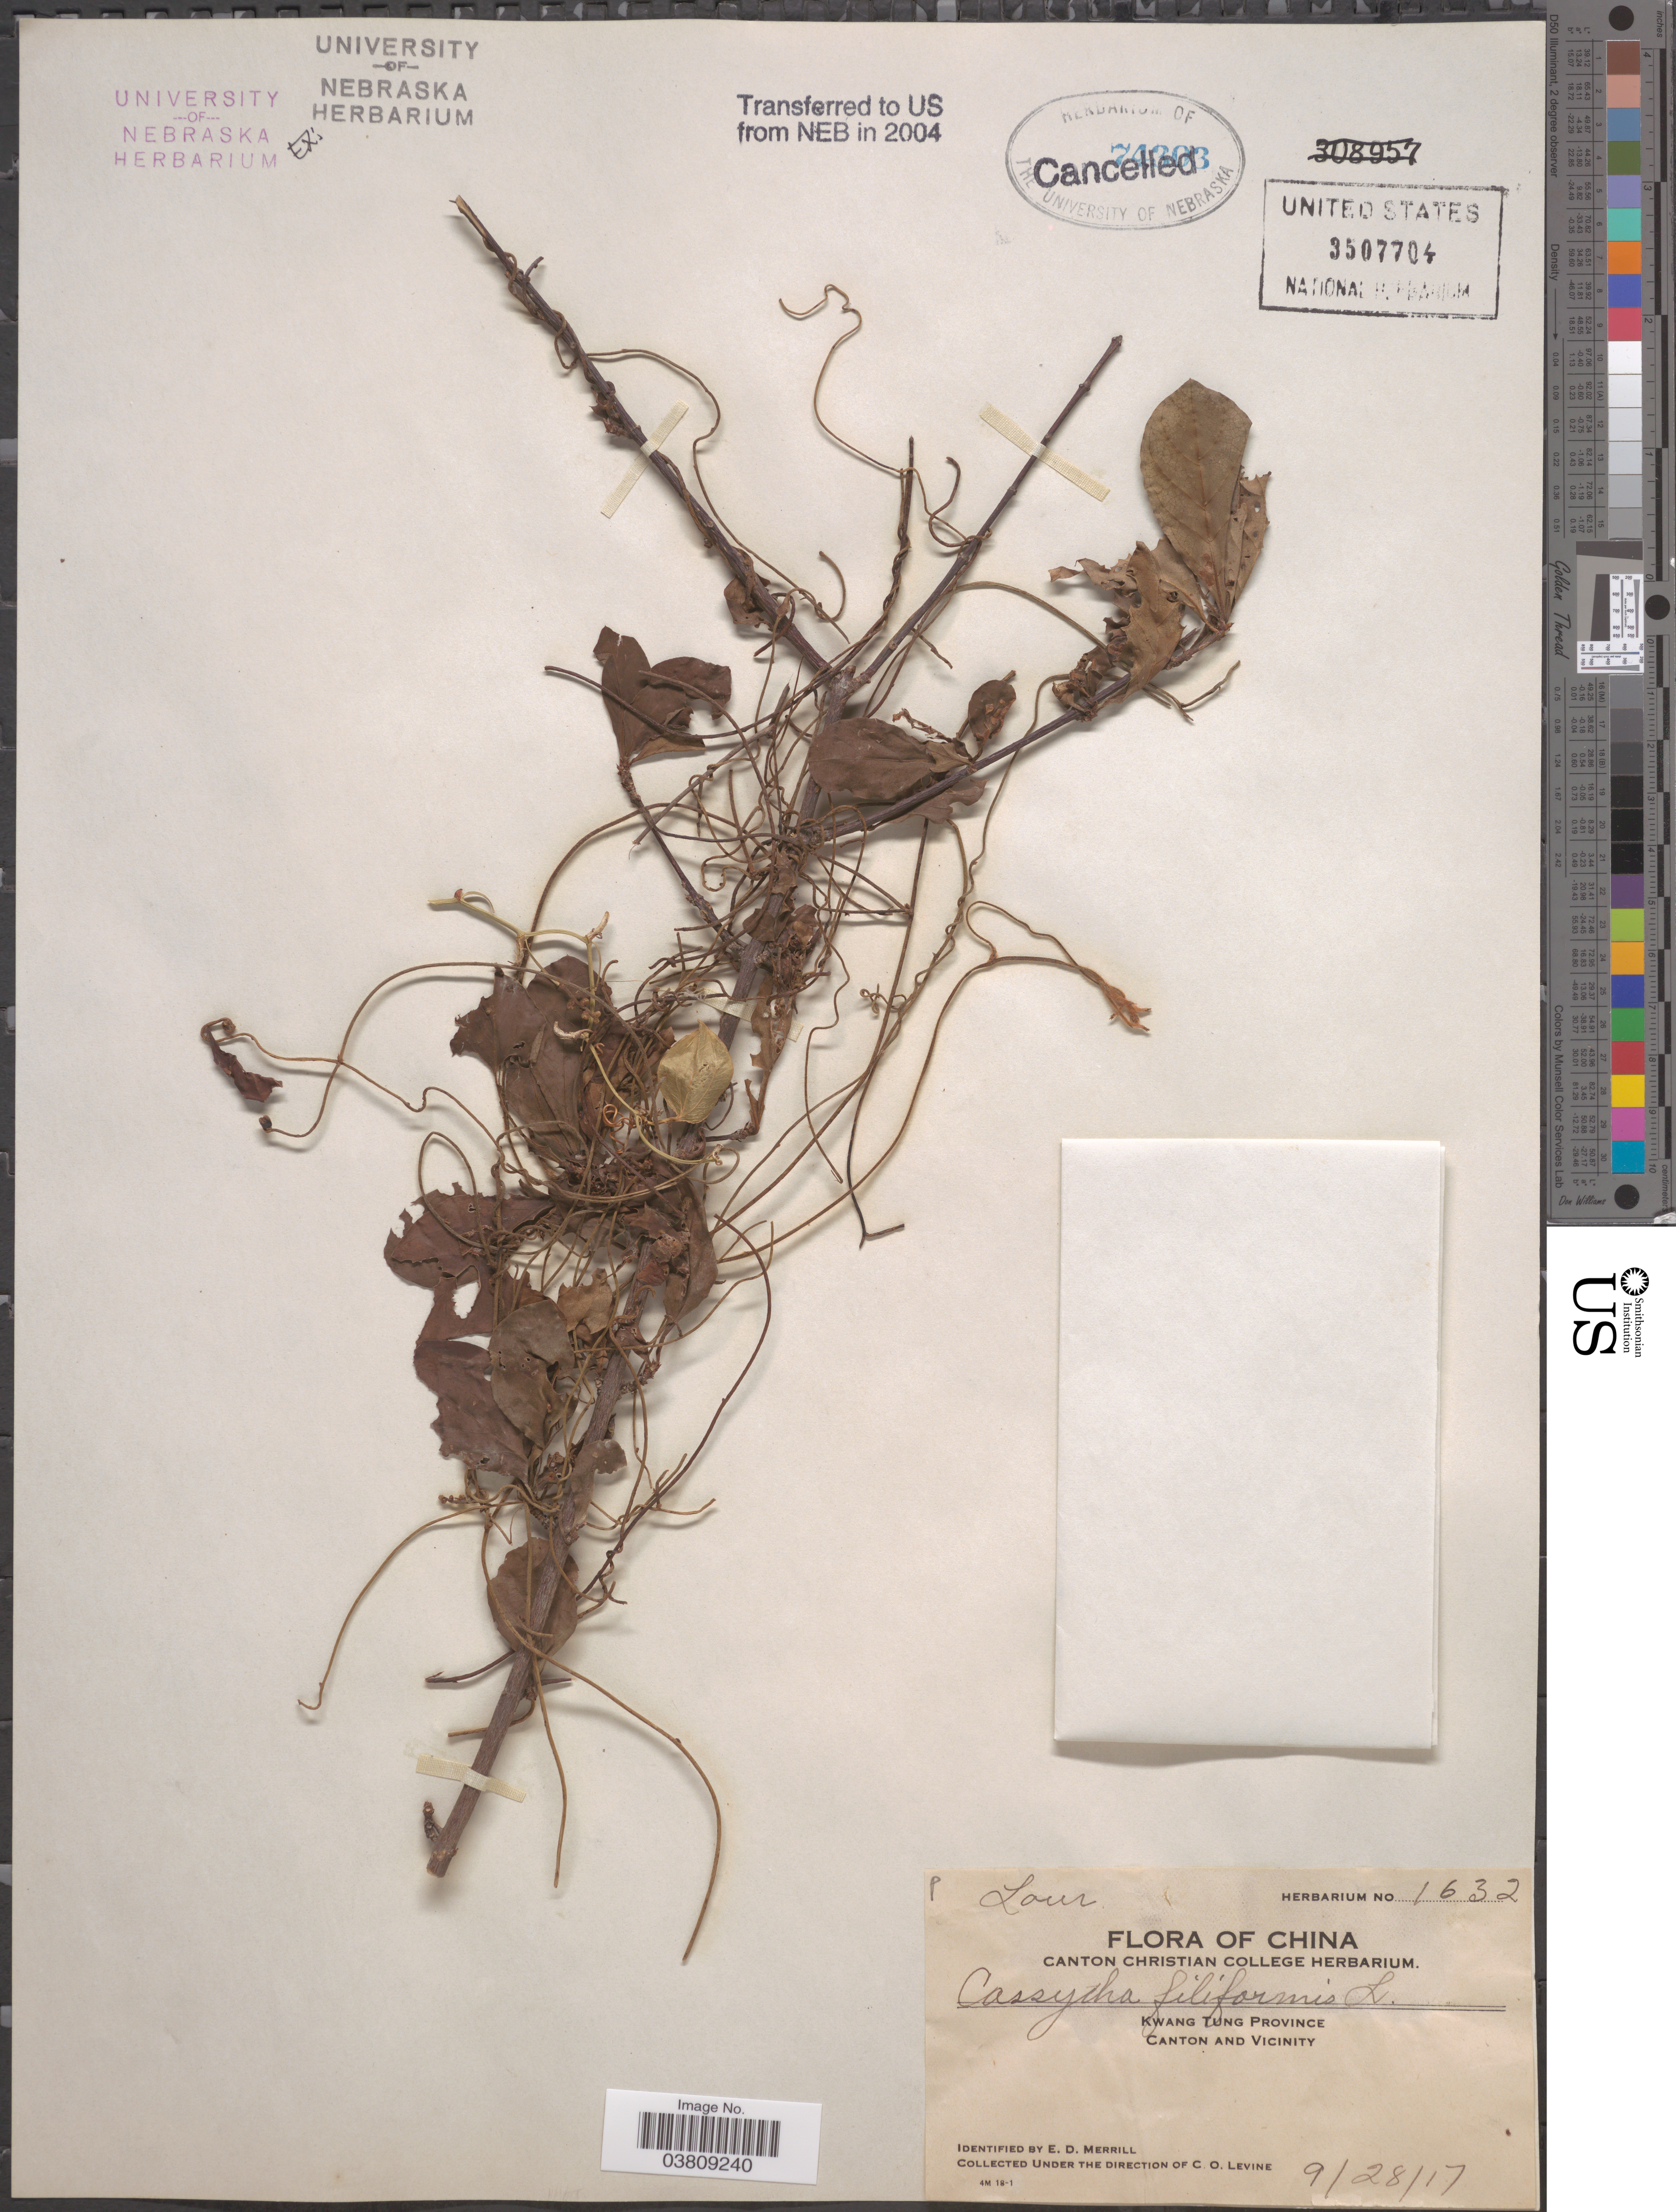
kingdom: Plantae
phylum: Tracheophyta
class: Magnoliopsida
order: Laurales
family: Lauraceae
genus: Cassytha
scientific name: Cassytha filiformis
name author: L.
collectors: C. O. Levine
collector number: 1632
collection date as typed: Transcribed d/m/y: 28/9/17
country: China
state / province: Guangdong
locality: Kwang Tung Province, Canton and Vicinity.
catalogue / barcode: US 3507704